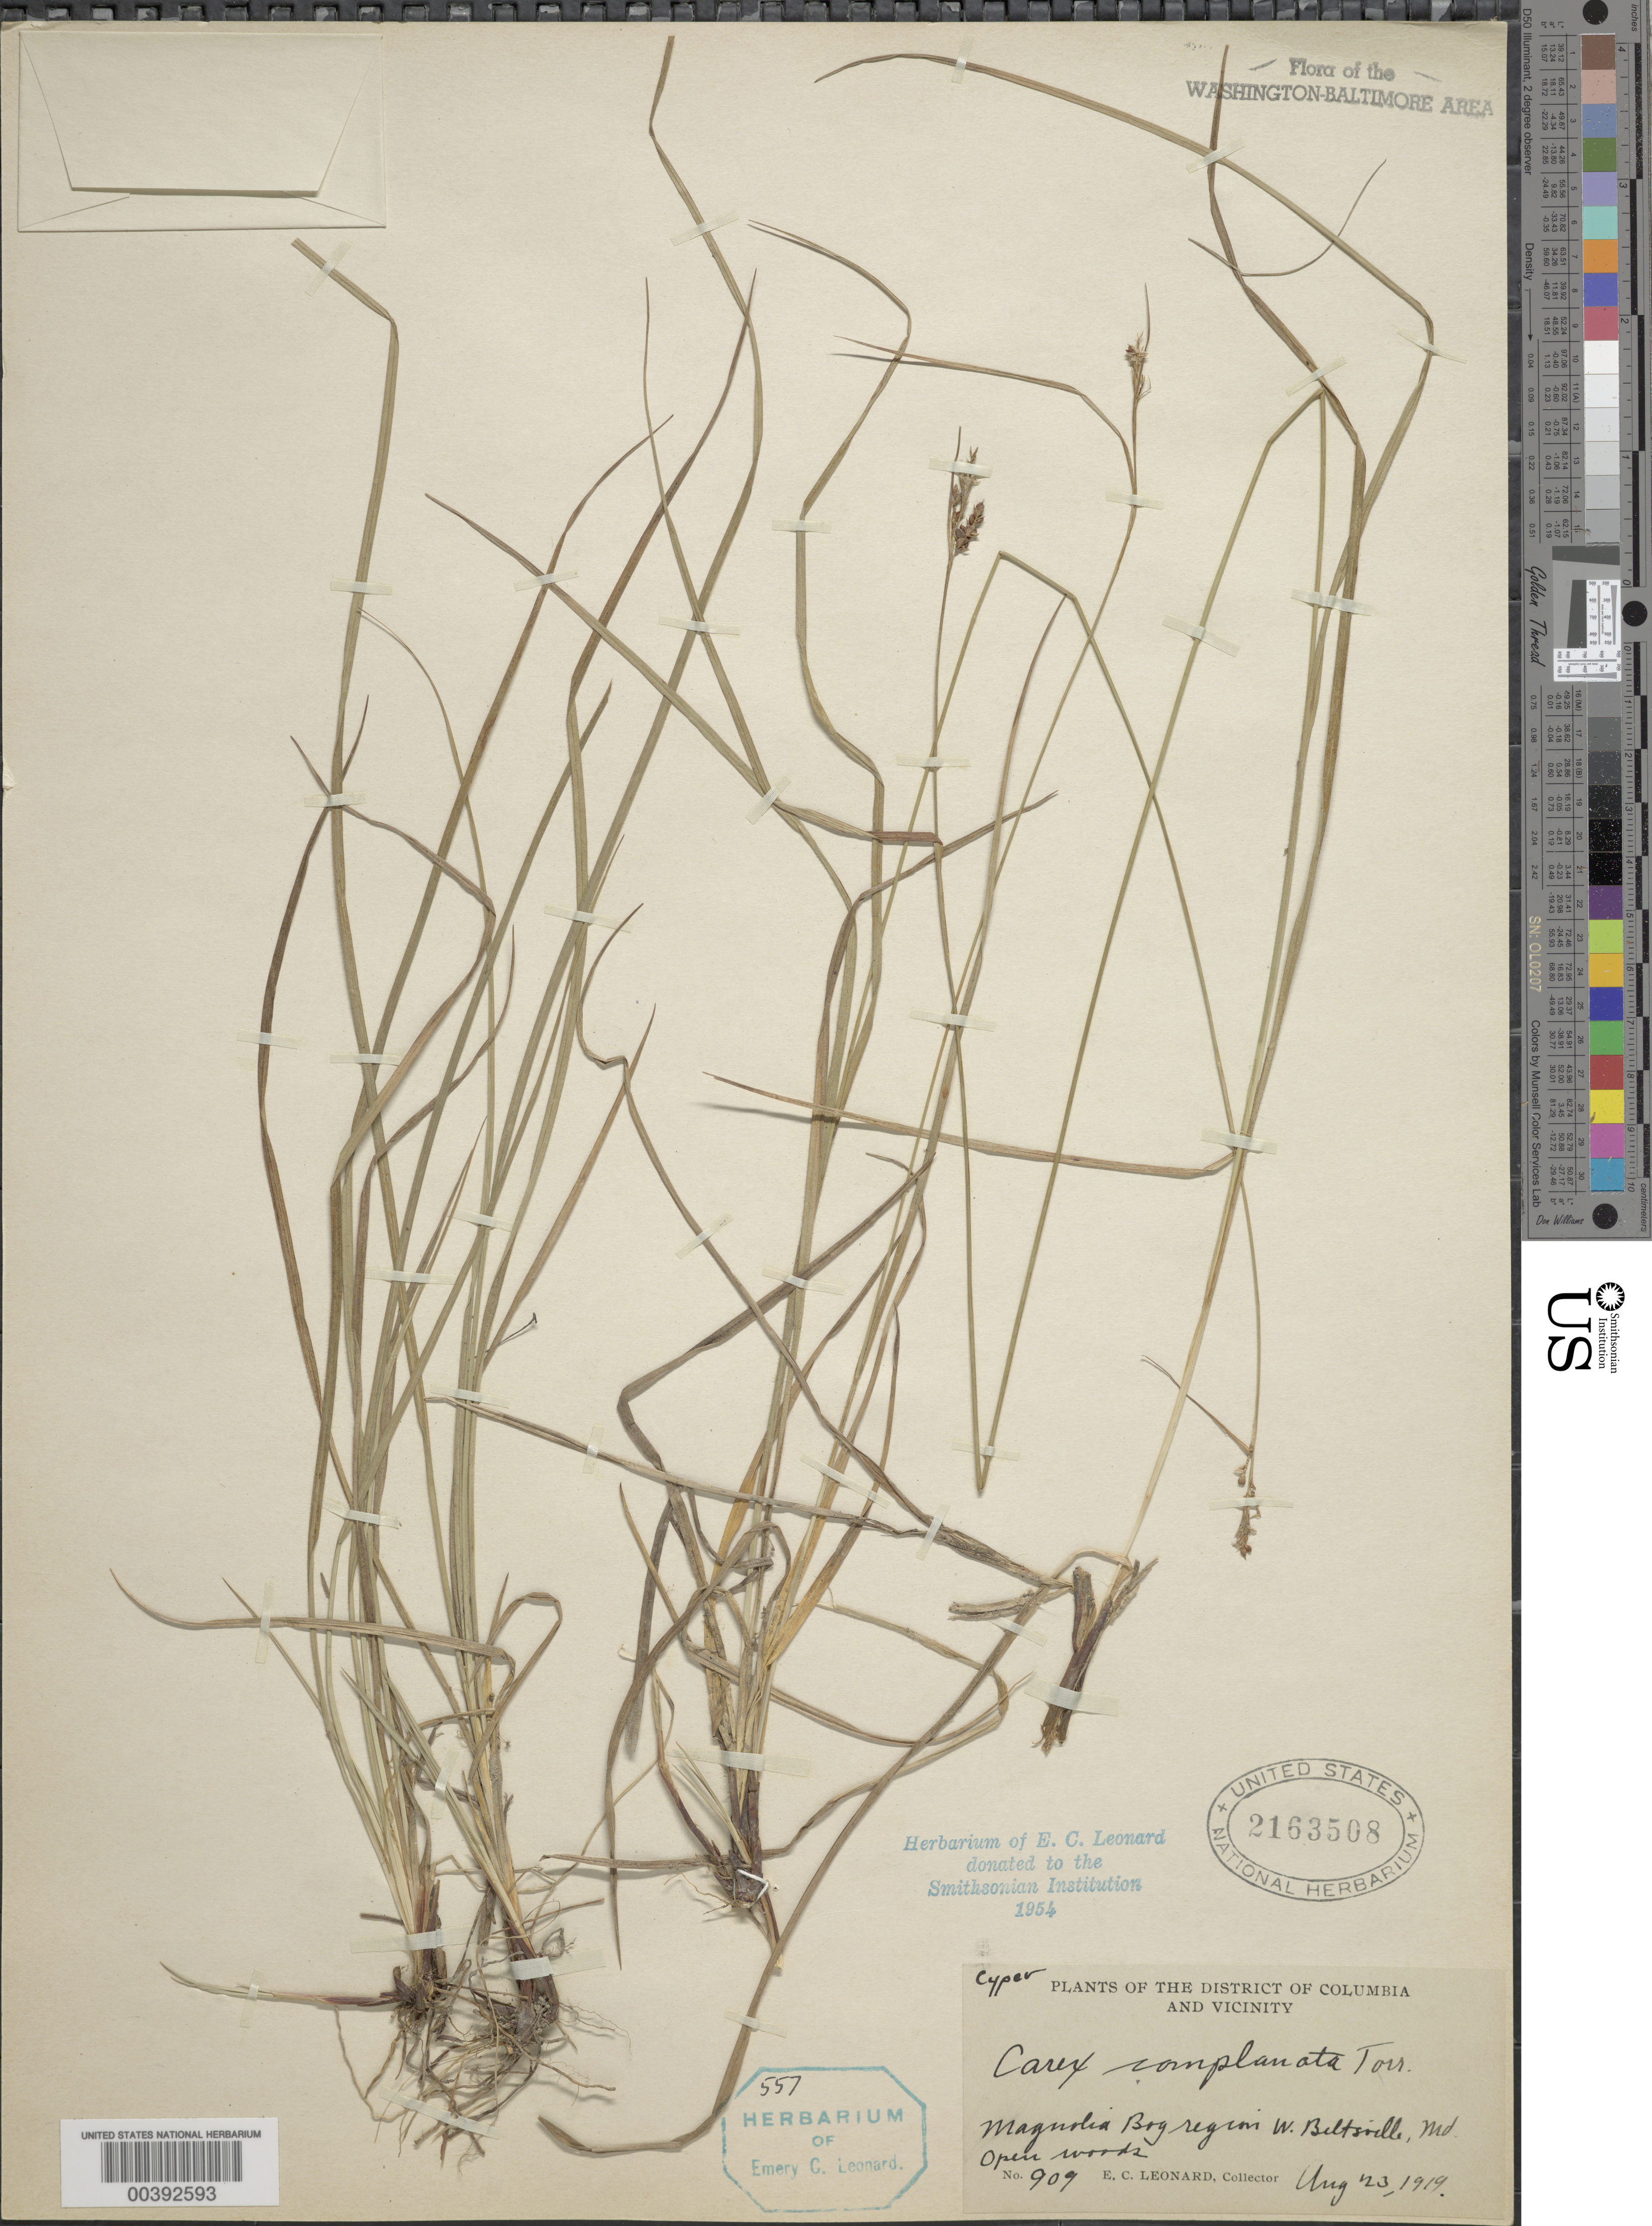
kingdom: Plantae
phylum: Tracheophyta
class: Liliopsida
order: Poales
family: Cyperaceae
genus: Carex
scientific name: Carex complanata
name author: Torr. & Hook.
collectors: E. C. Leonard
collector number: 909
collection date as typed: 23 Aug 1919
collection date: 1919-08-23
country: United States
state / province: Maryland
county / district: Prince George's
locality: Magnolia Bog, west of Beltsville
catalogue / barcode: US 2163508